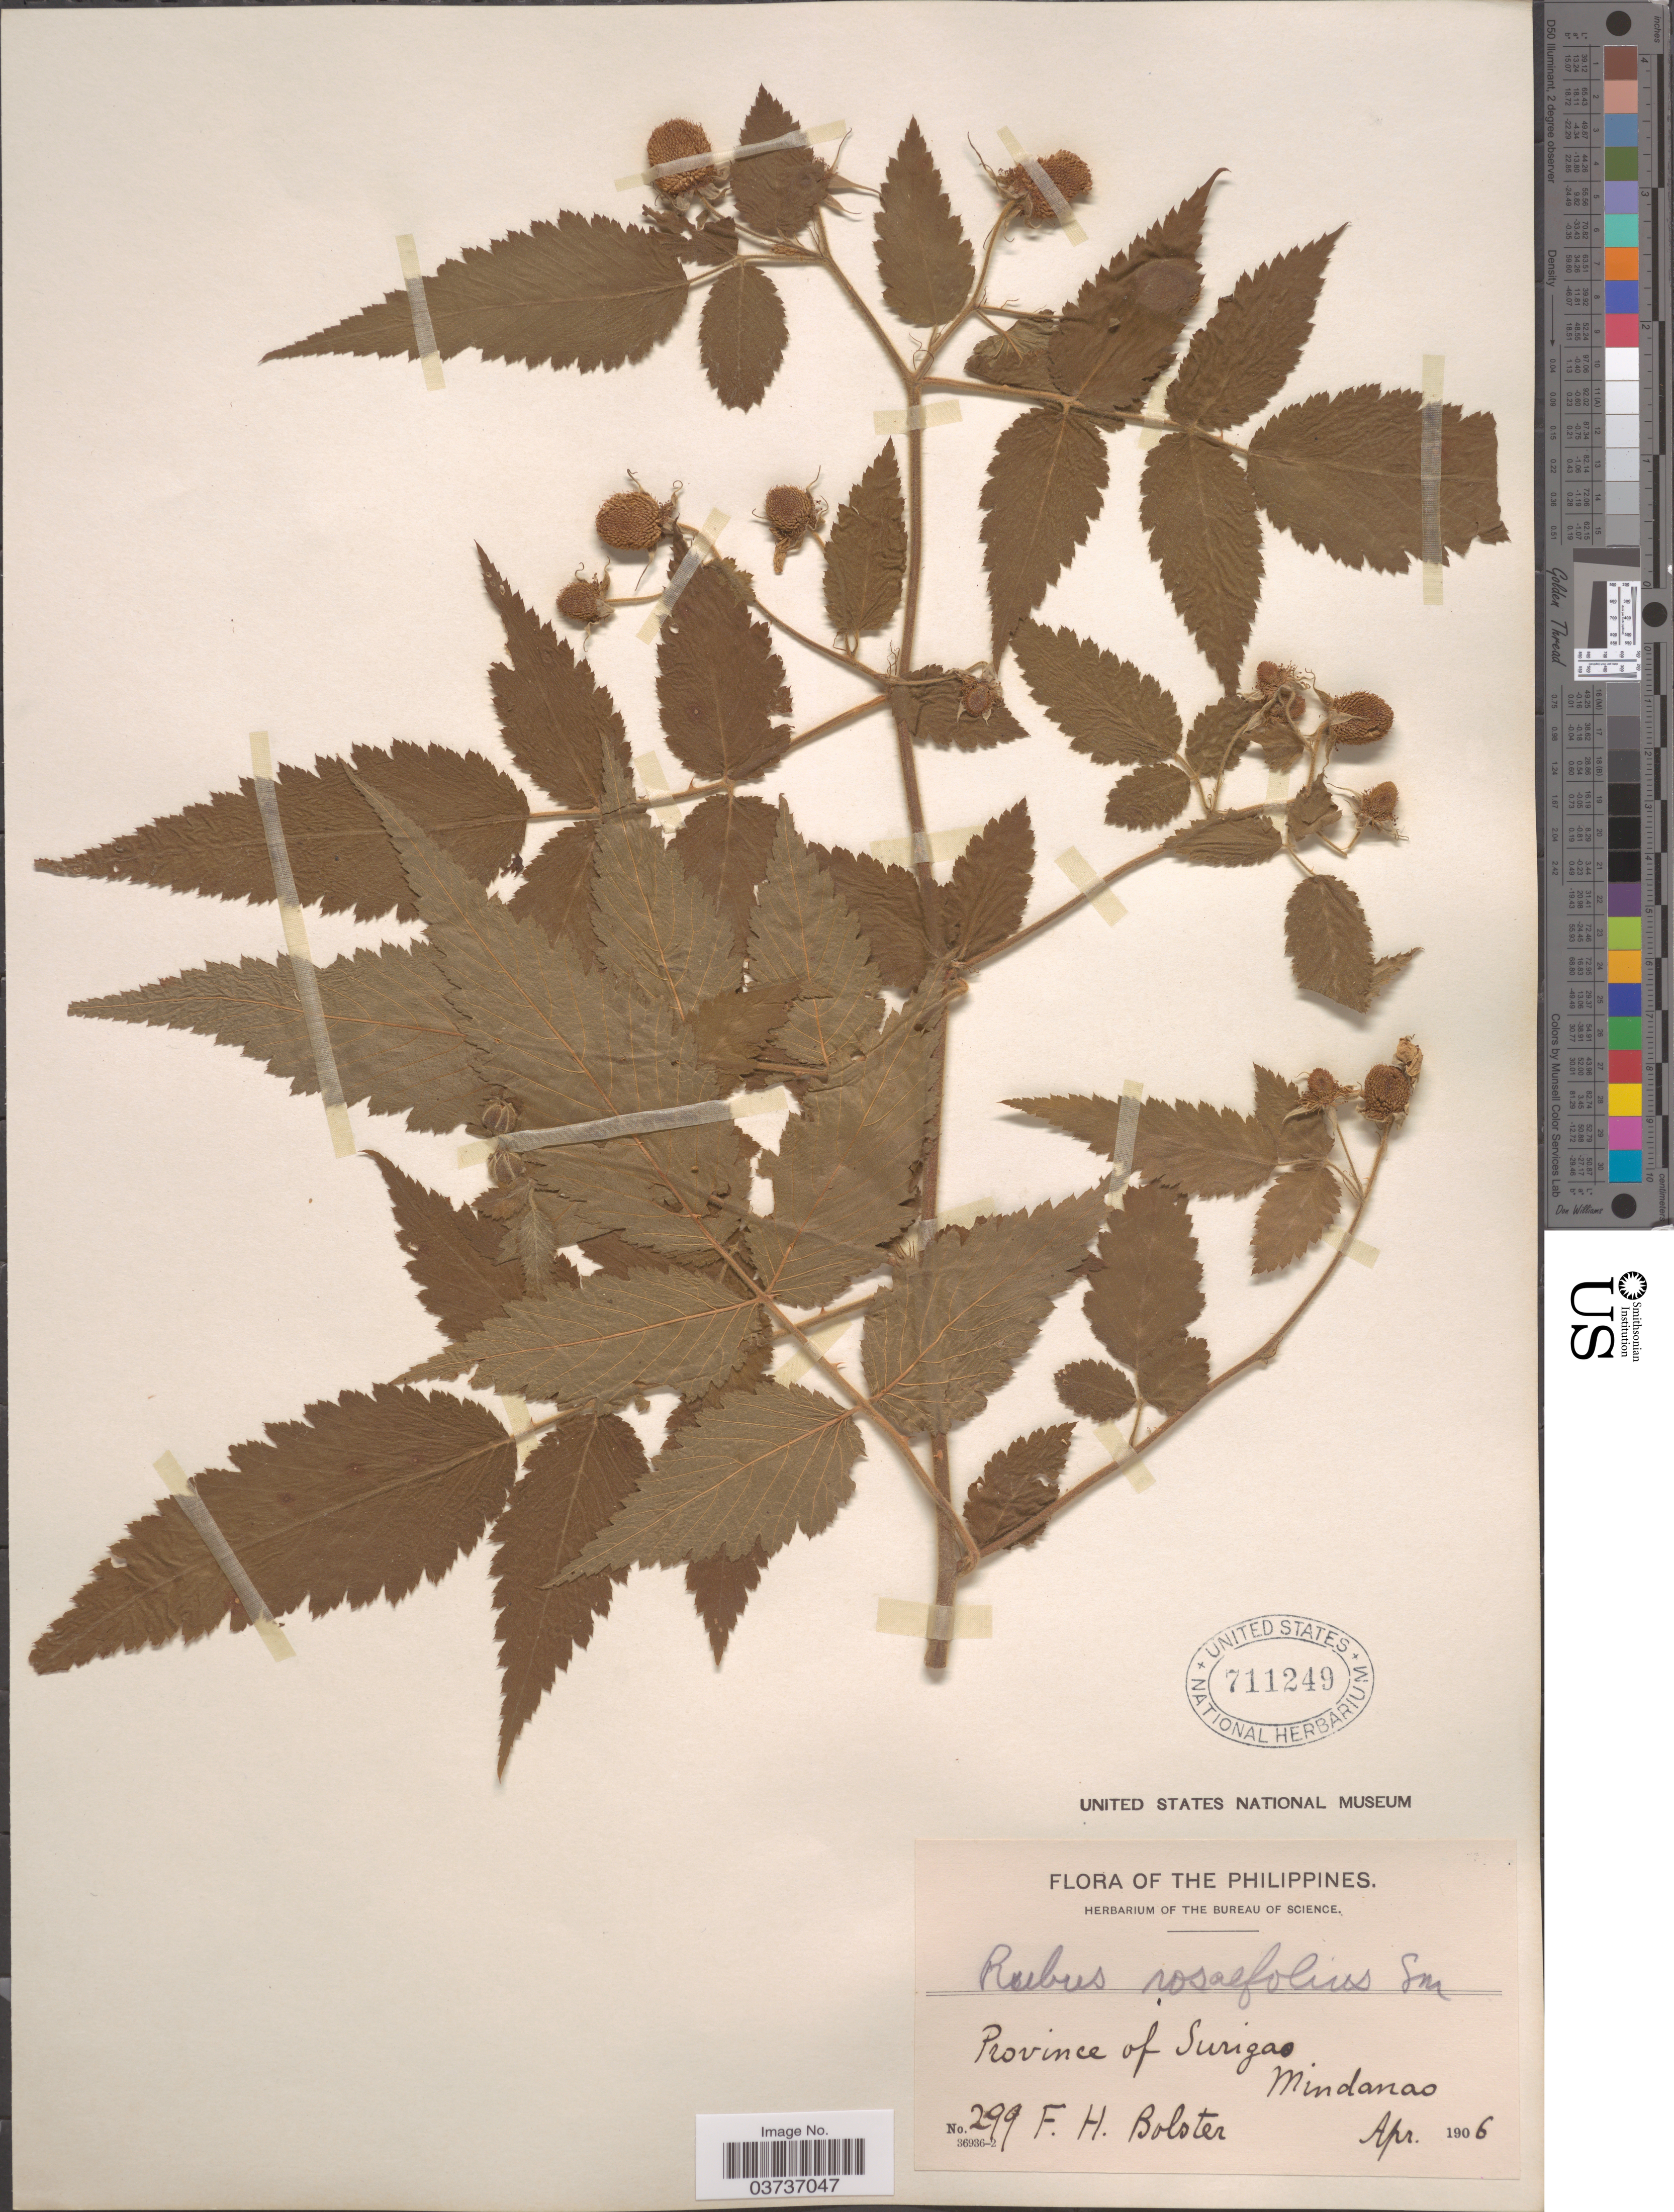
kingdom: Plantae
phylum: Tracheophyta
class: Magnoliopsida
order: Rosales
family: Rosaceae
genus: Rubus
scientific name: Rubus rosaefolius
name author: Sm.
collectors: F. Bolster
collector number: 299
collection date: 1906-04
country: Philippines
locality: Province of Surigao. Mindanao.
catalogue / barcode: US 711249